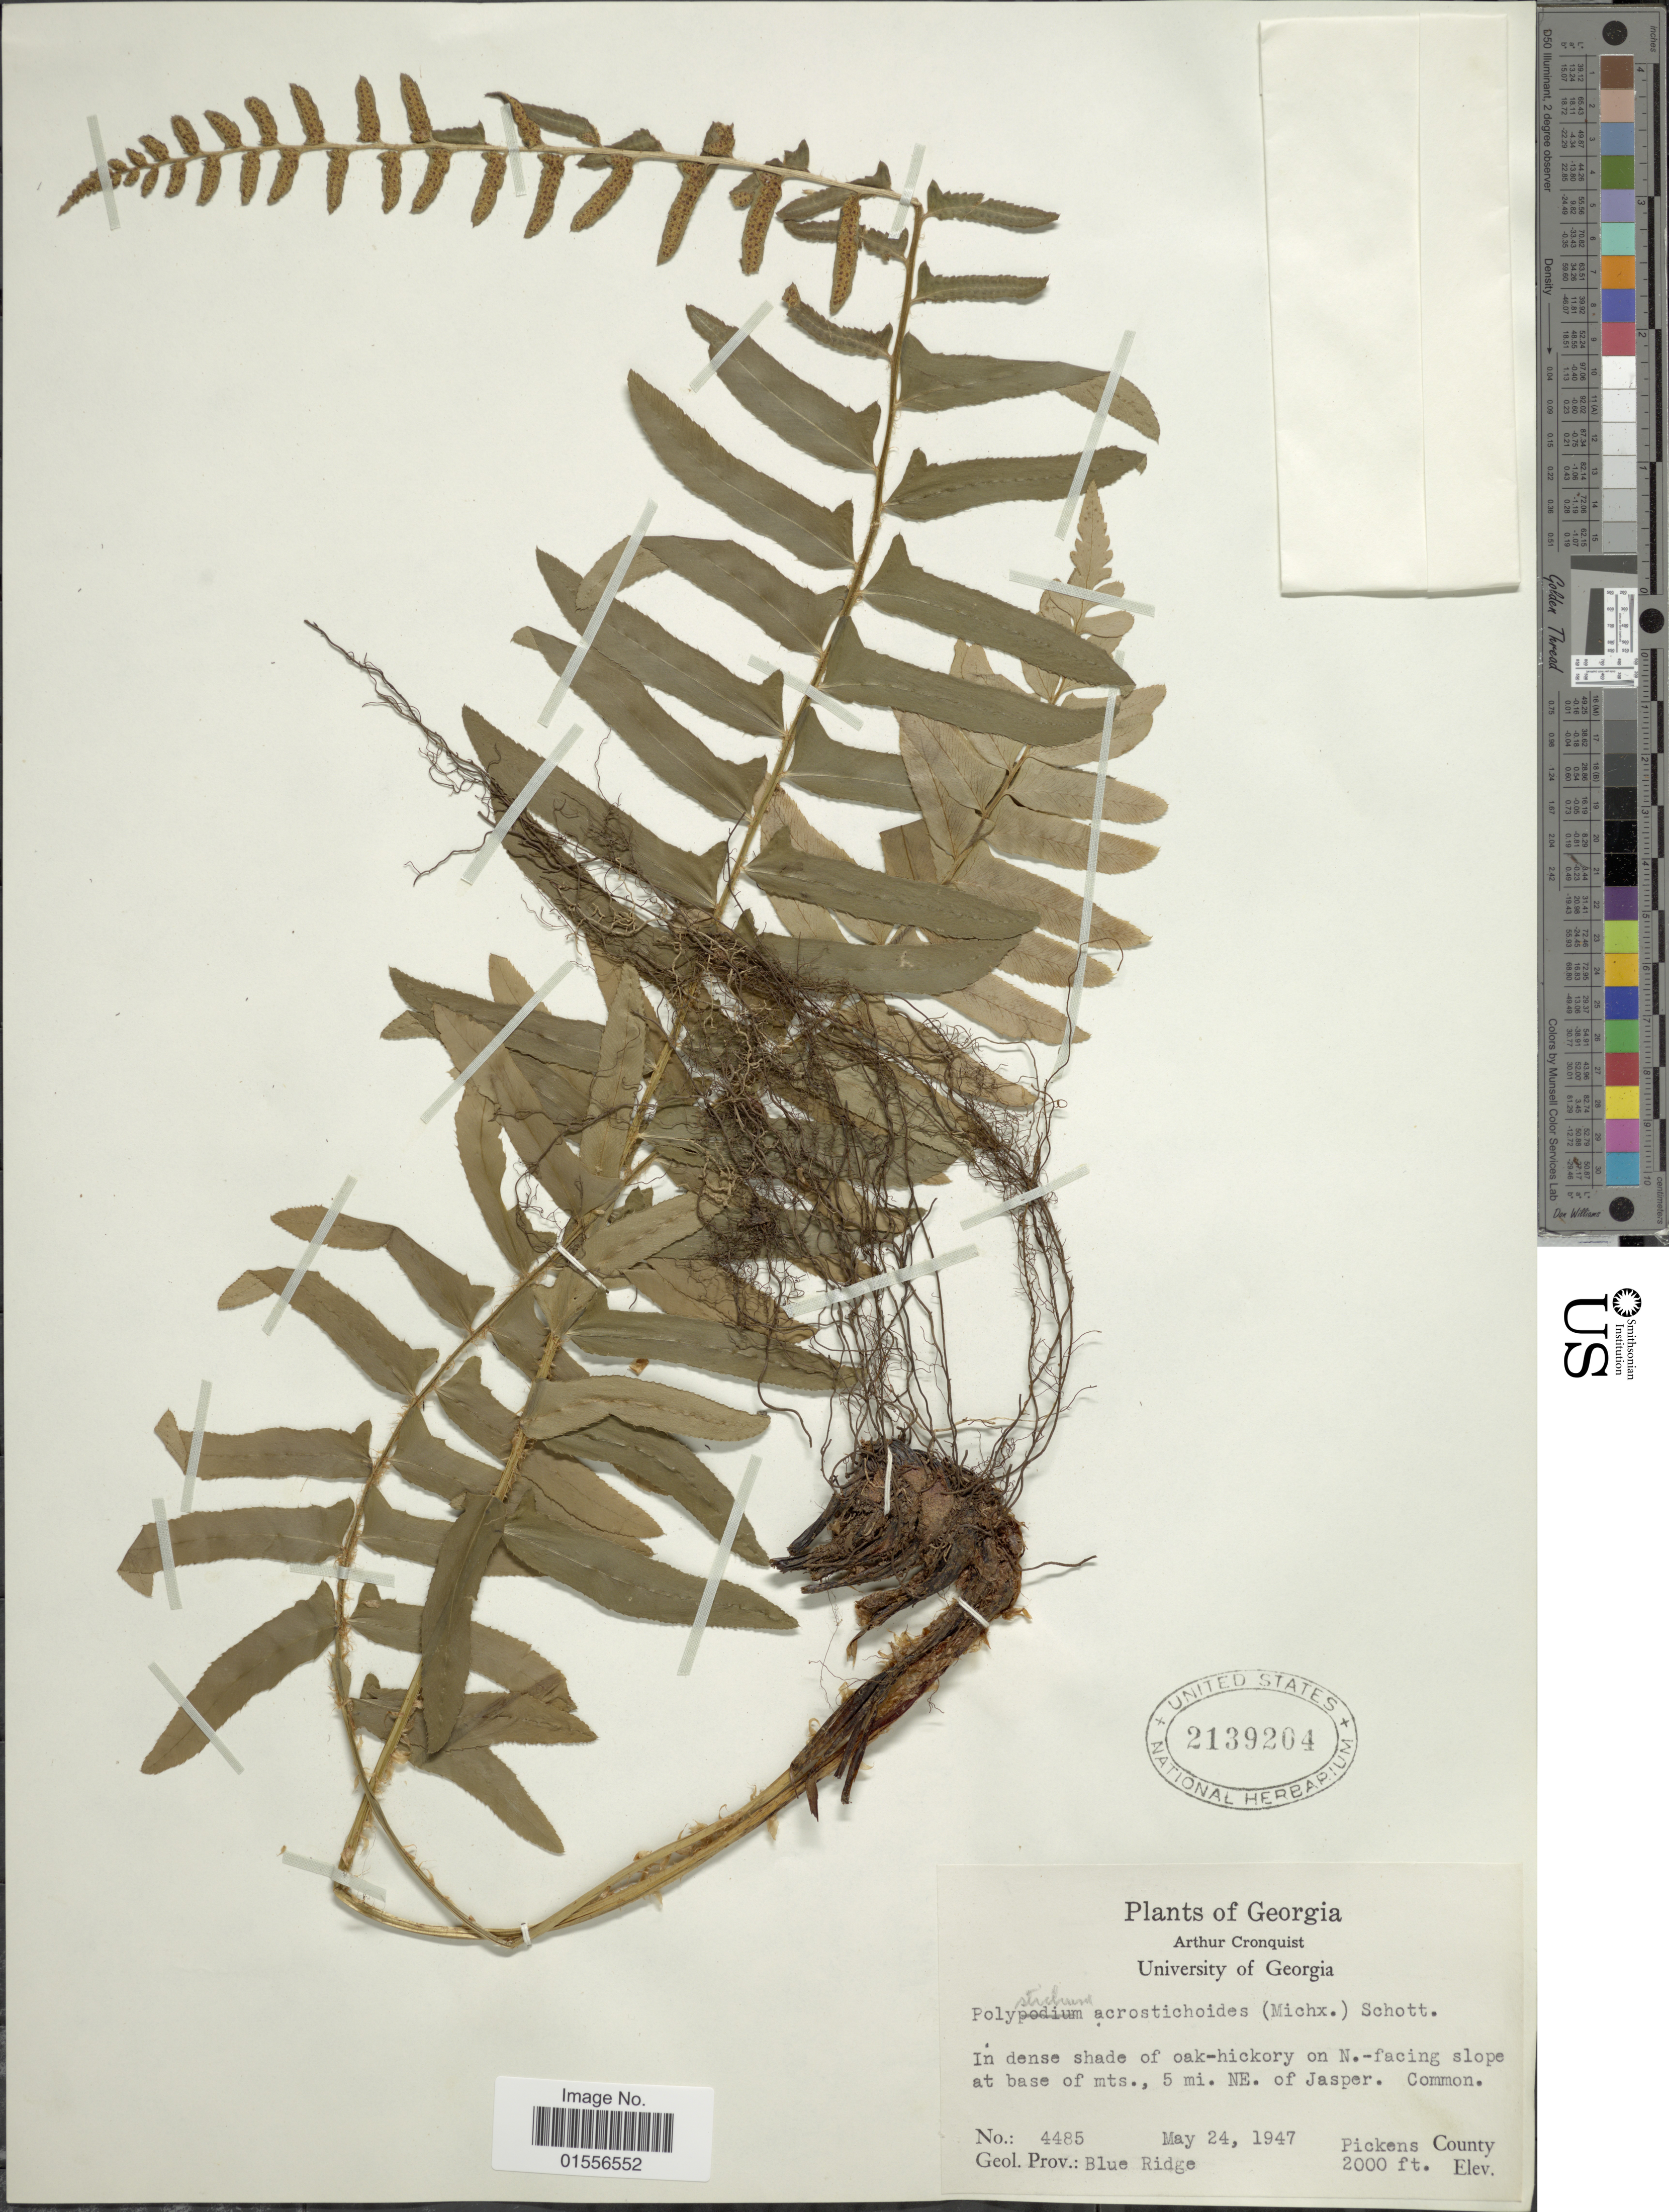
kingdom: Plantae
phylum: Tracheophyta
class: Polypodiopsida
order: Polypodiales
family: Dryopteridaceae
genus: Polystichum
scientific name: Polystichum acrostichoides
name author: (Michx.) Schott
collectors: A. J. Cronquist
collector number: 4485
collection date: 1947-05-24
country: United States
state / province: Georgia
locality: On N.-facing slope at base of mts., 5 mi. NE of Jasper, Pickens County, Blue Ridge.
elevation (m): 610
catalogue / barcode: US 2139264